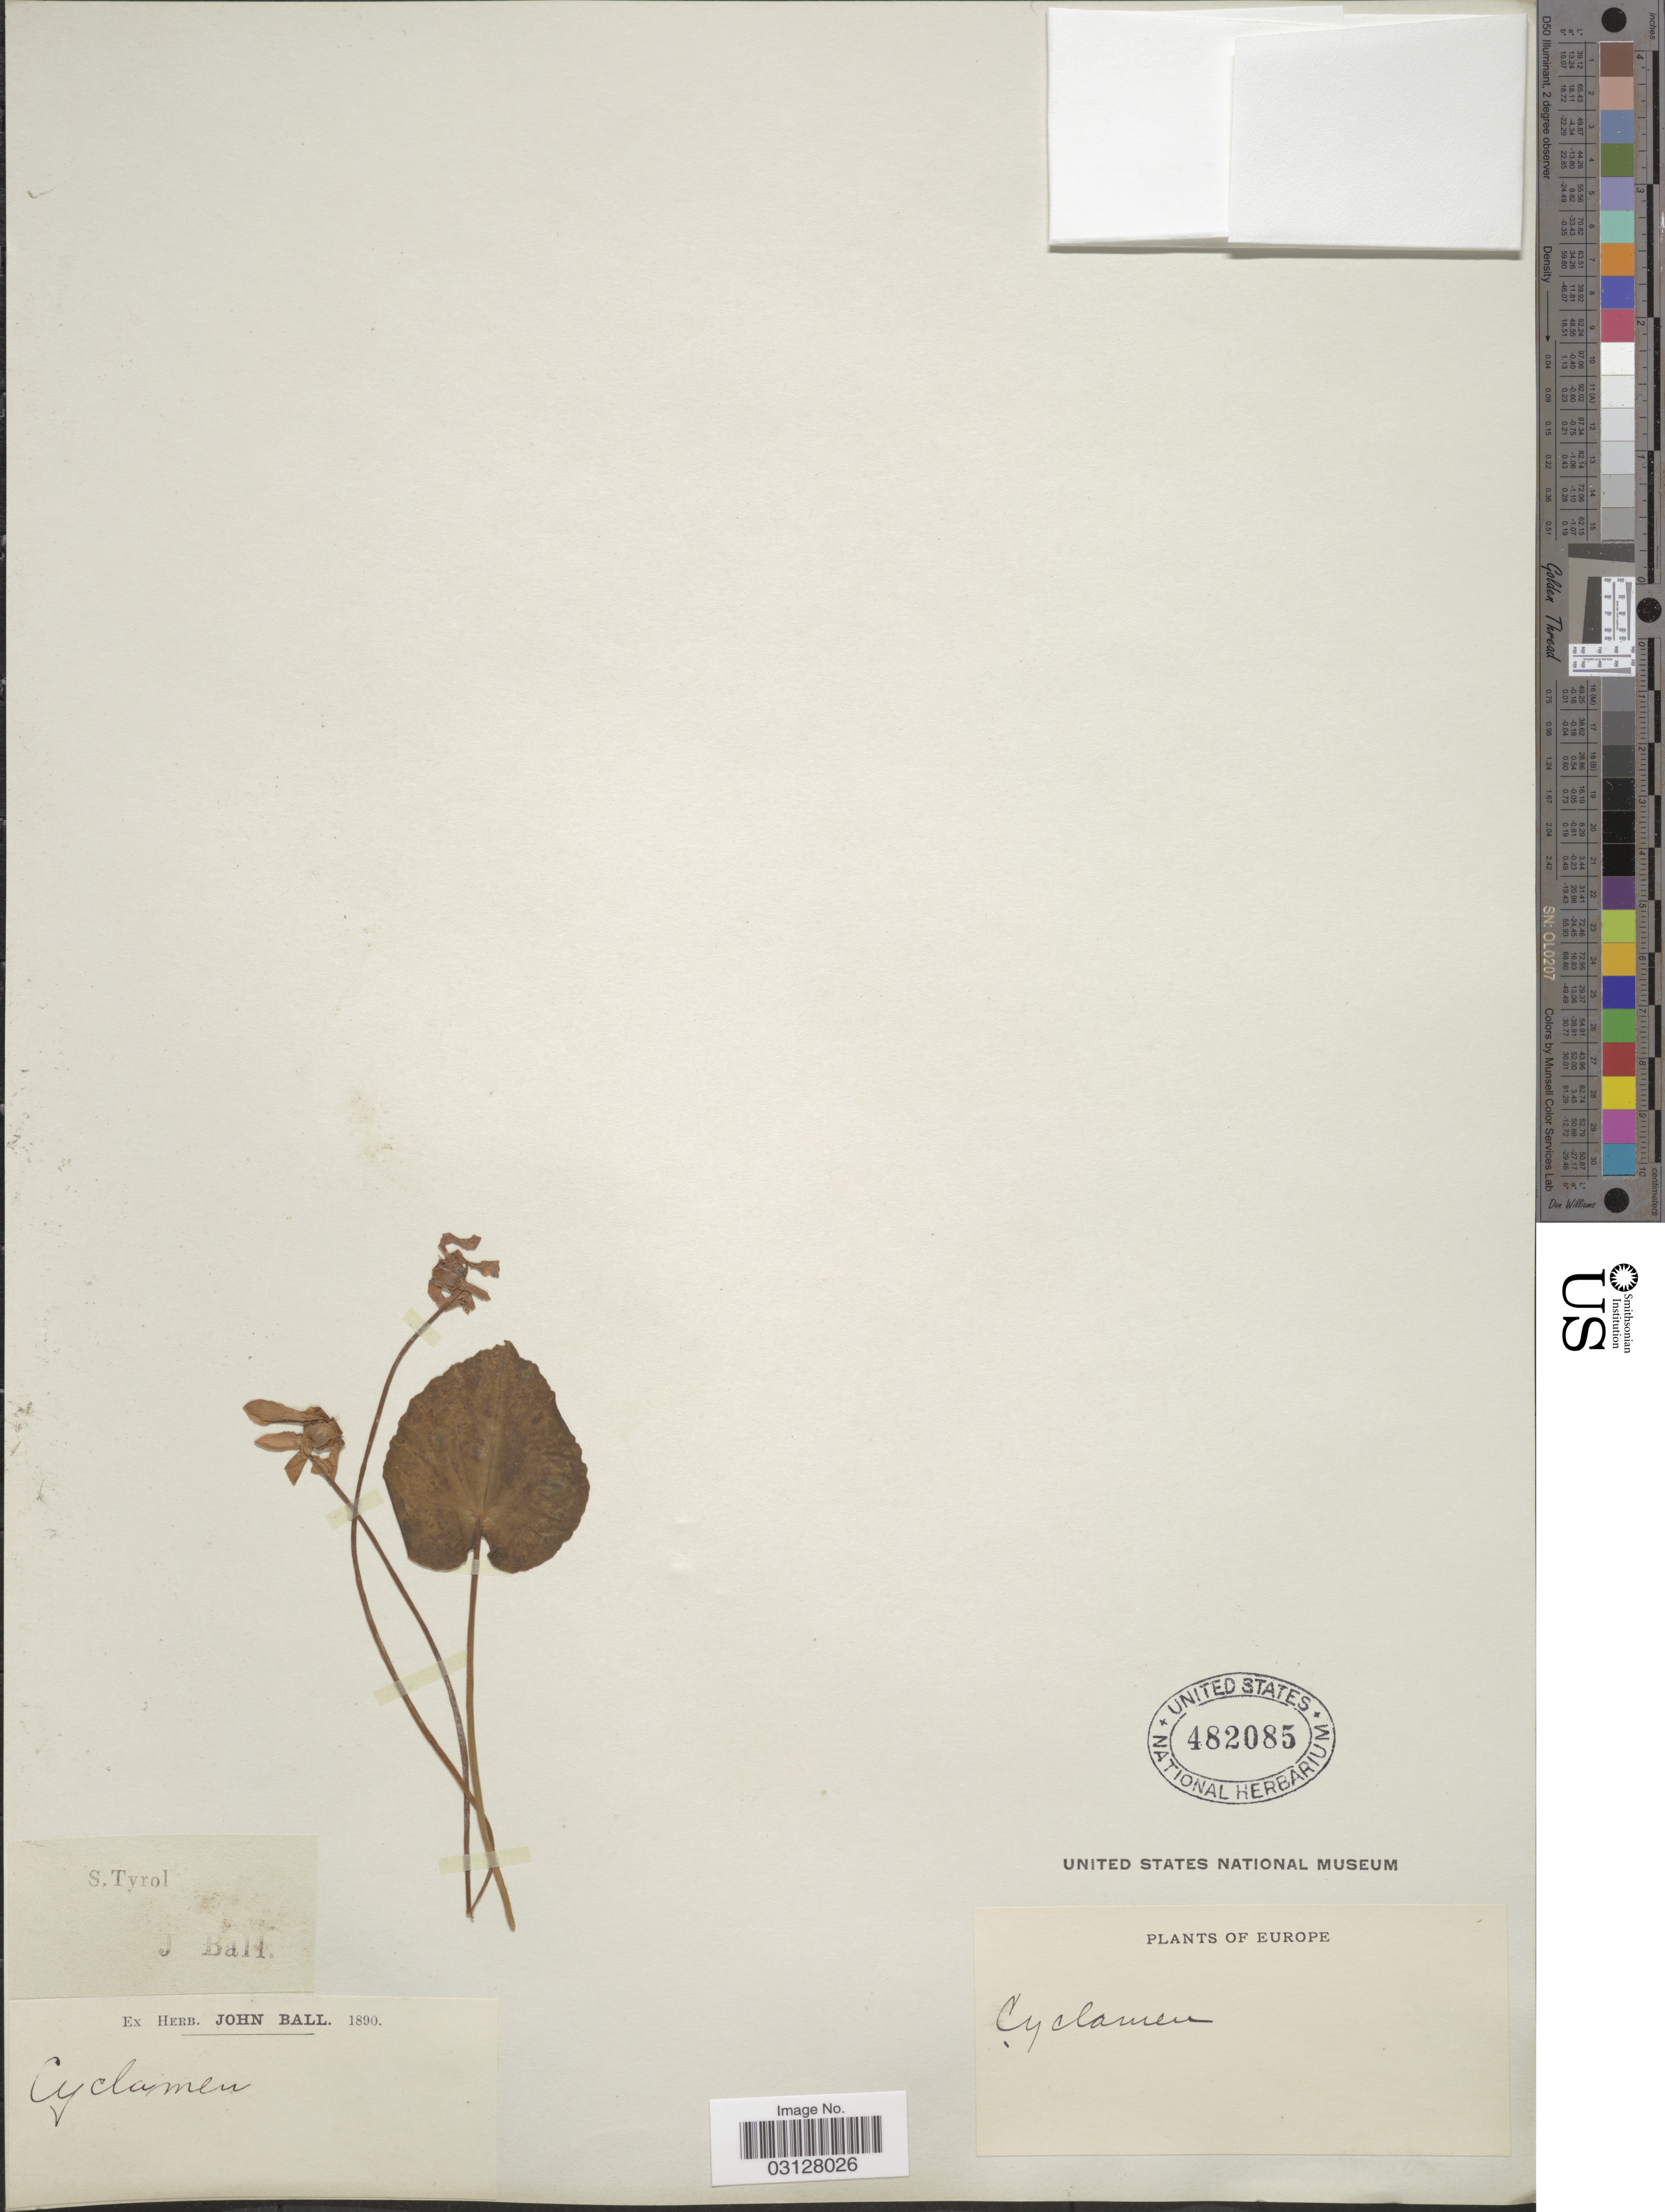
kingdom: Plantae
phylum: Tracheophyta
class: Magnoliopsida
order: Ericales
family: Primulaceae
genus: Cyclamen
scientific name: Cyclamen sp.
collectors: J. Ball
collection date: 1890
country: Austria / Italy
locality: S. Tyrol. Europe.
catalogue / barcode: US 482085